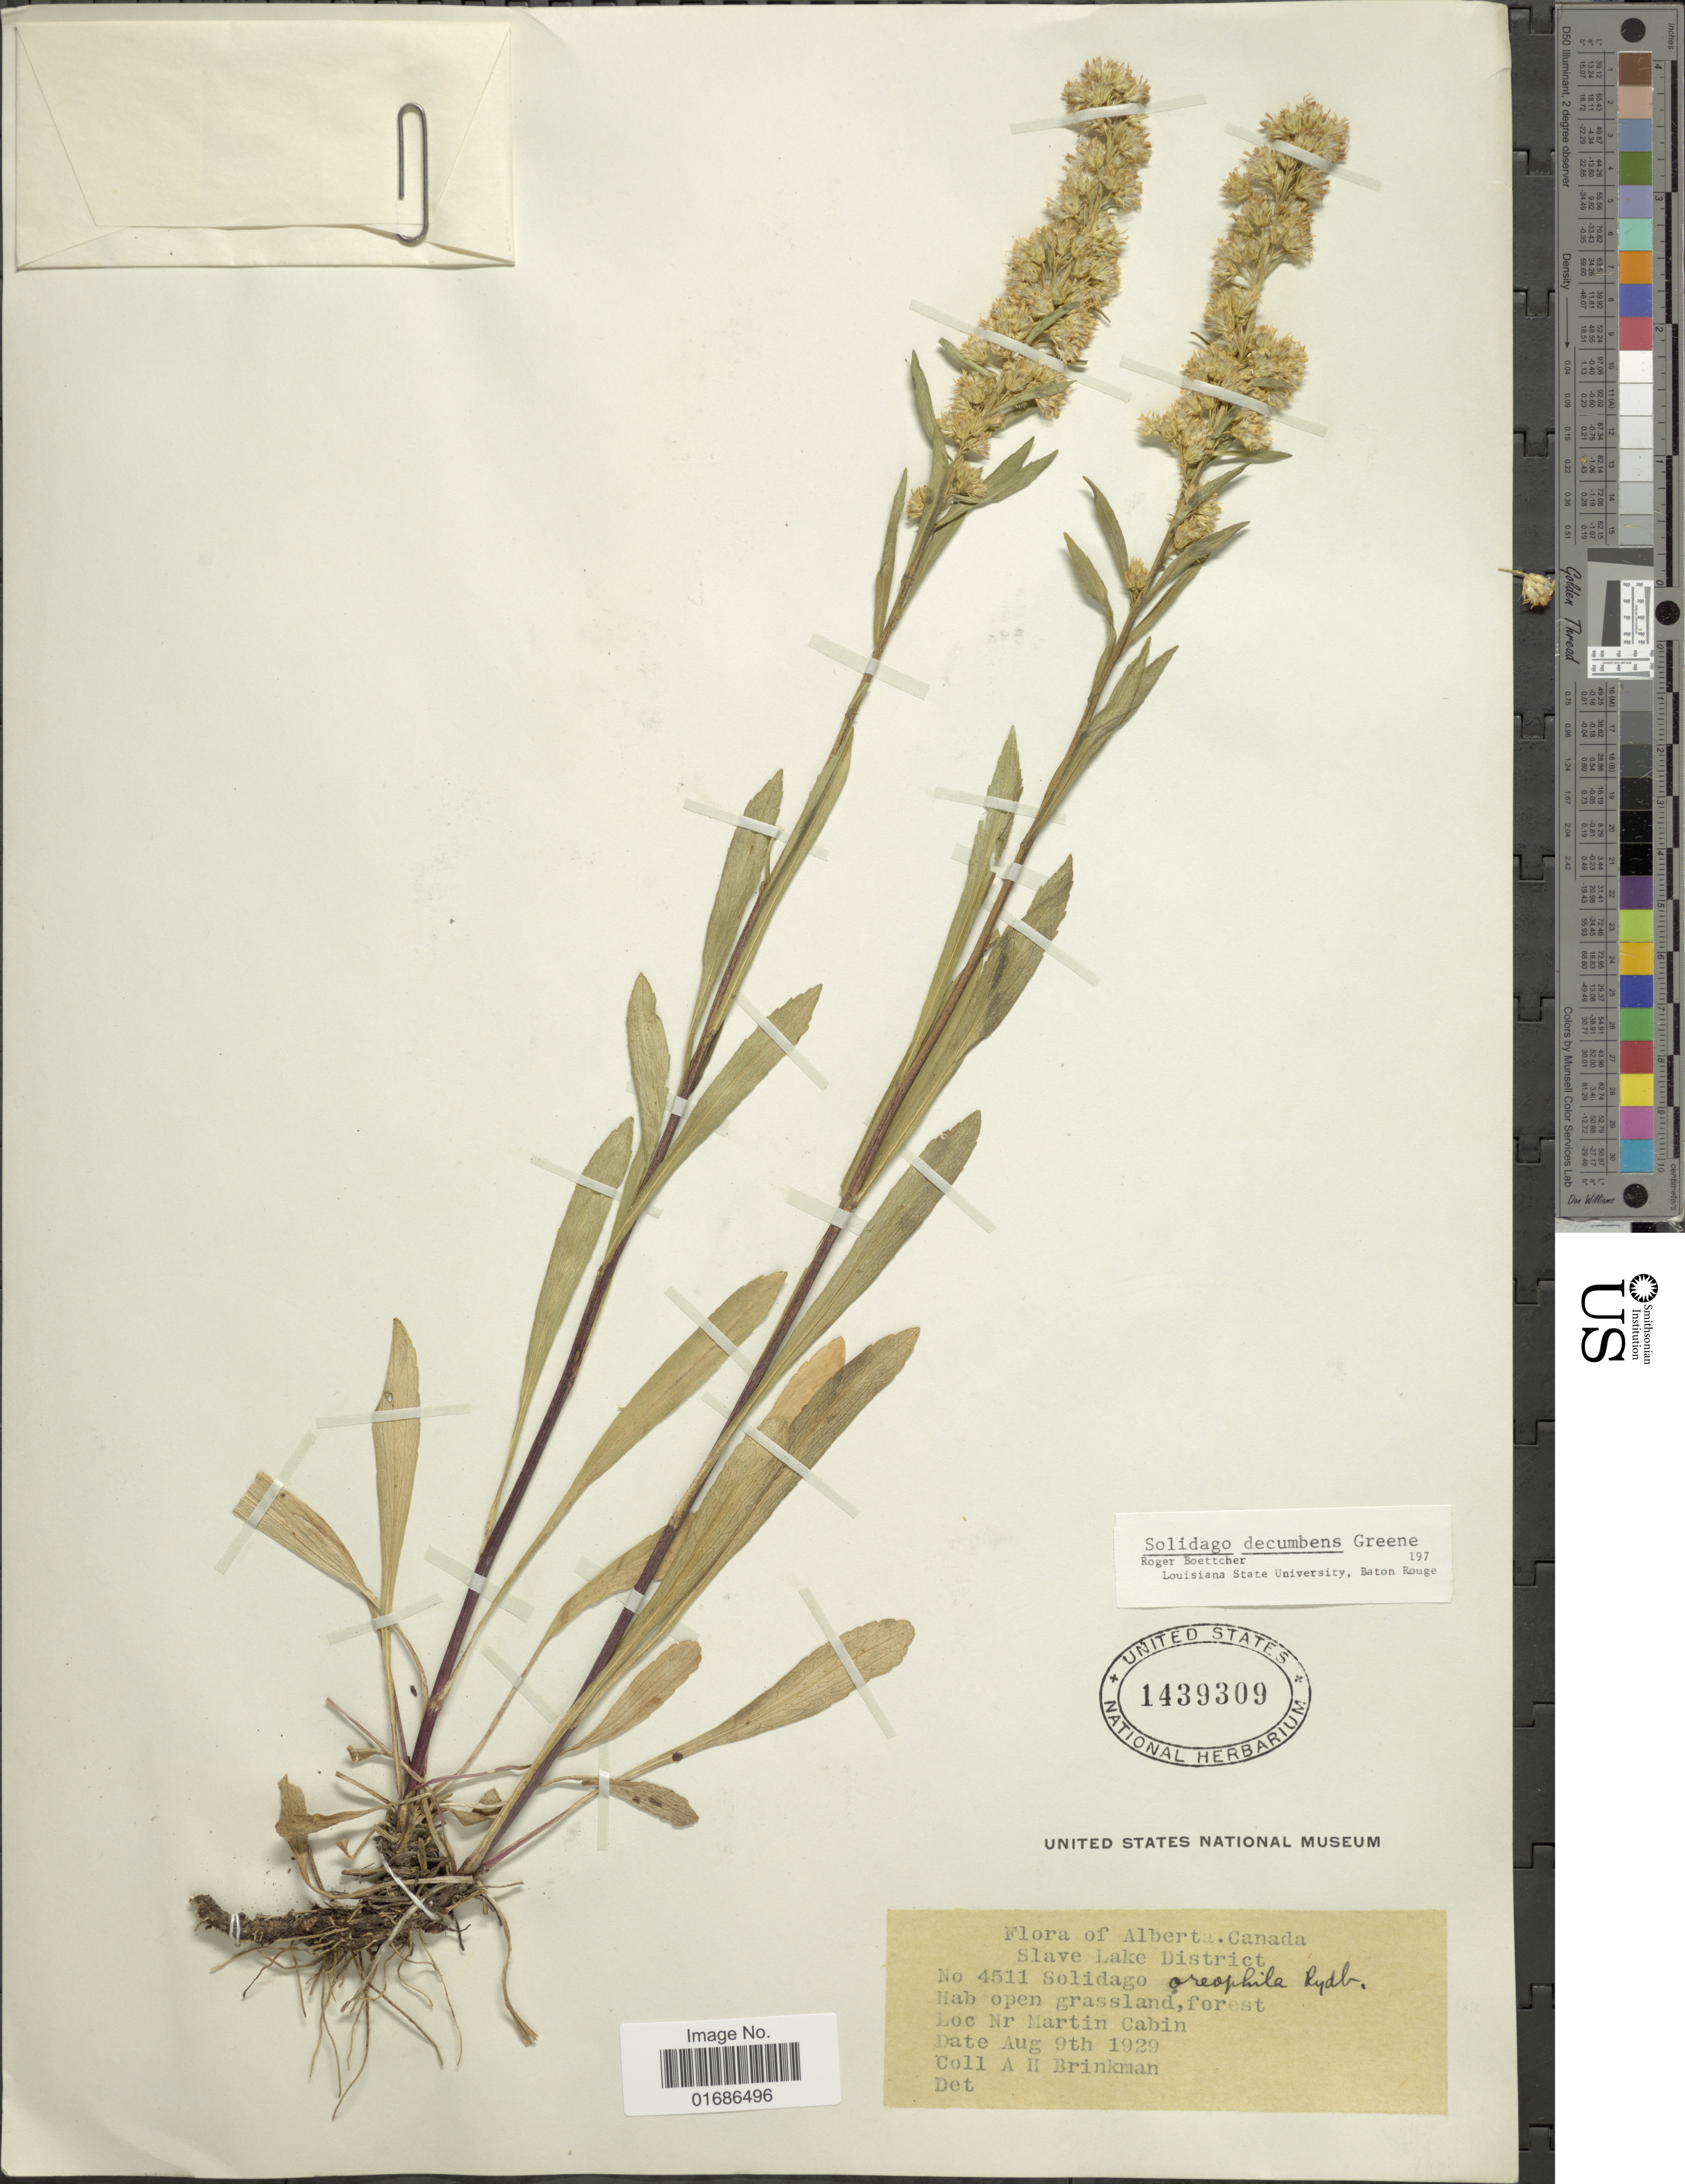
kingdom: Plantae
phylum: Tracheophyta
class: Magnoliopsida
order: Asterales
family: Asteraceae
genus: Solidago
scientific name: Solidago decumbens var. oreophila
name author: (Rydb.) Fernald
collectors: A. Brinkman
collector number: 4511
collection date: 1929-08-09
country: Canada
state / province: Alberta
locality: Slave Lake District, Nr Martin Cabin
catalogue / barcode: US 1439309